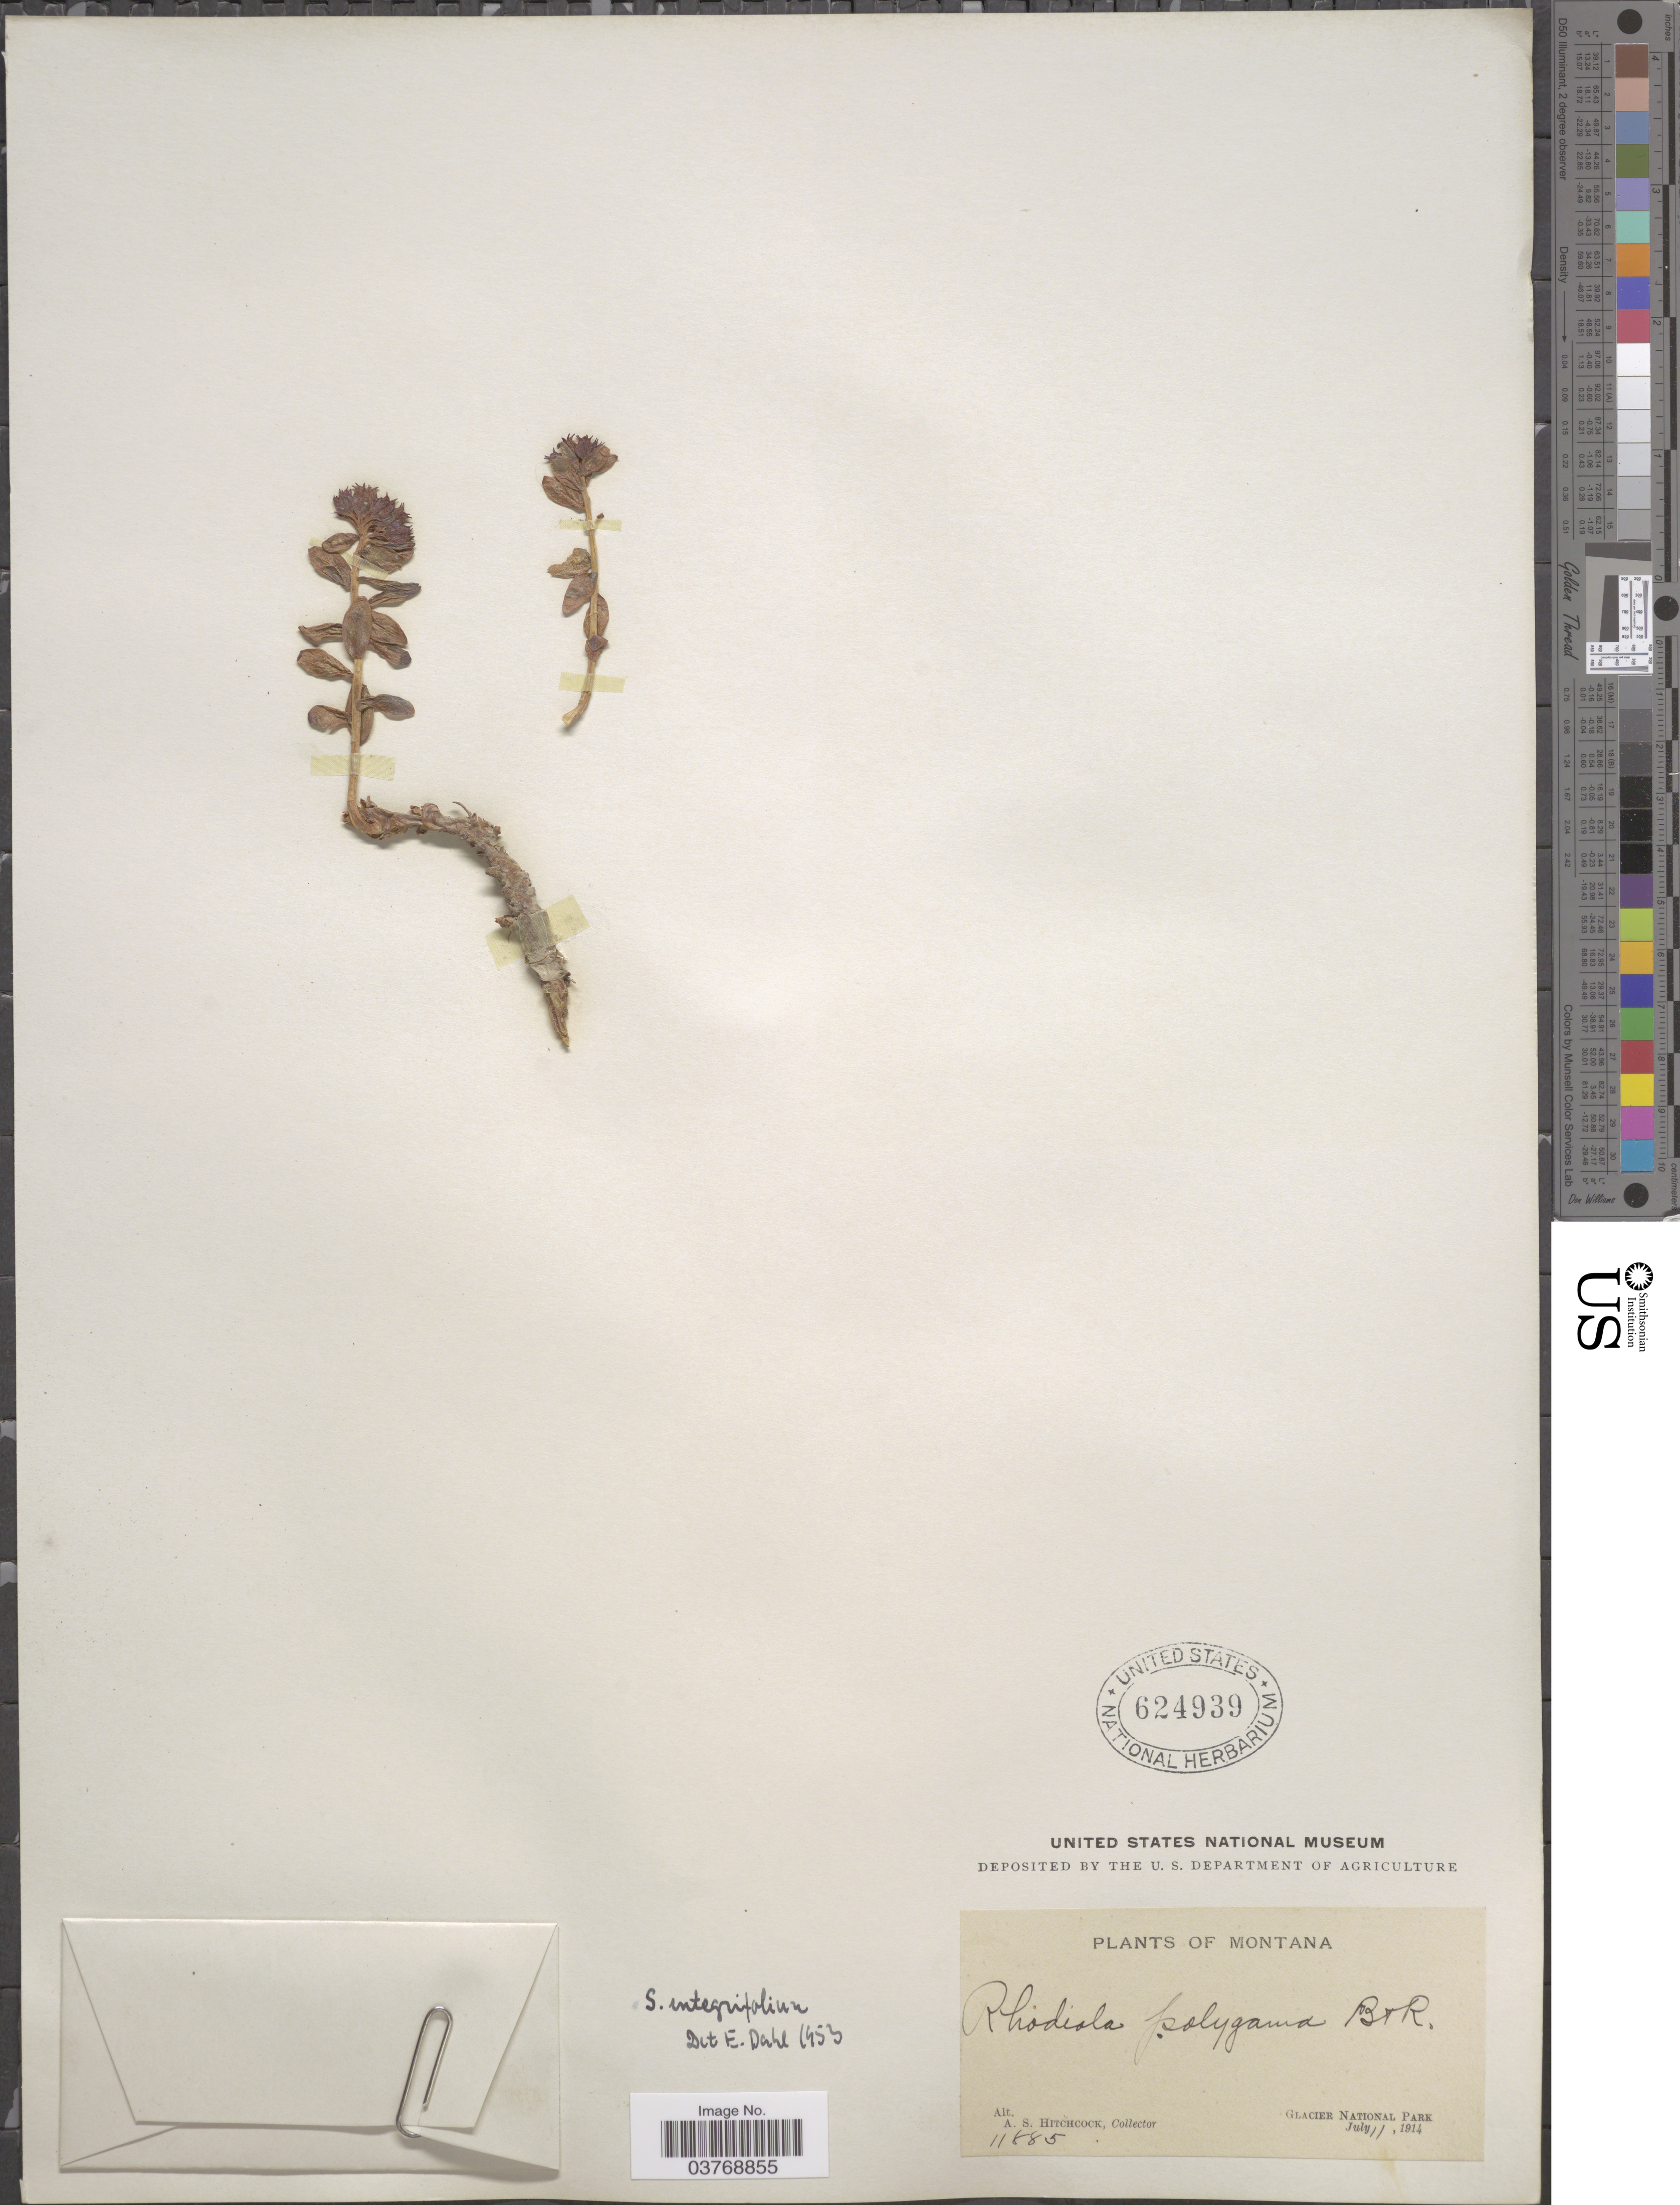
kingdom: Plantae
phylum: Tracheophyta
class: Magnoliopsida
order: Saxifragales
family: Crassulaceae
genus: Rhodiola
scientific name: Rhodiola integrifolia subsp. integrifolia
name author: Raf.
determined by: Strong, Mark T., (BOT), Smithsonian Institution - National Museum of Natural History (UNITED STATES)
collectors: A. S. Hitchcock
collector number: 11885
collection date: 1914-07-11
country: United States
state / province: Montana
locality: Glacier National Park.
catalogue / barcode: US 624939